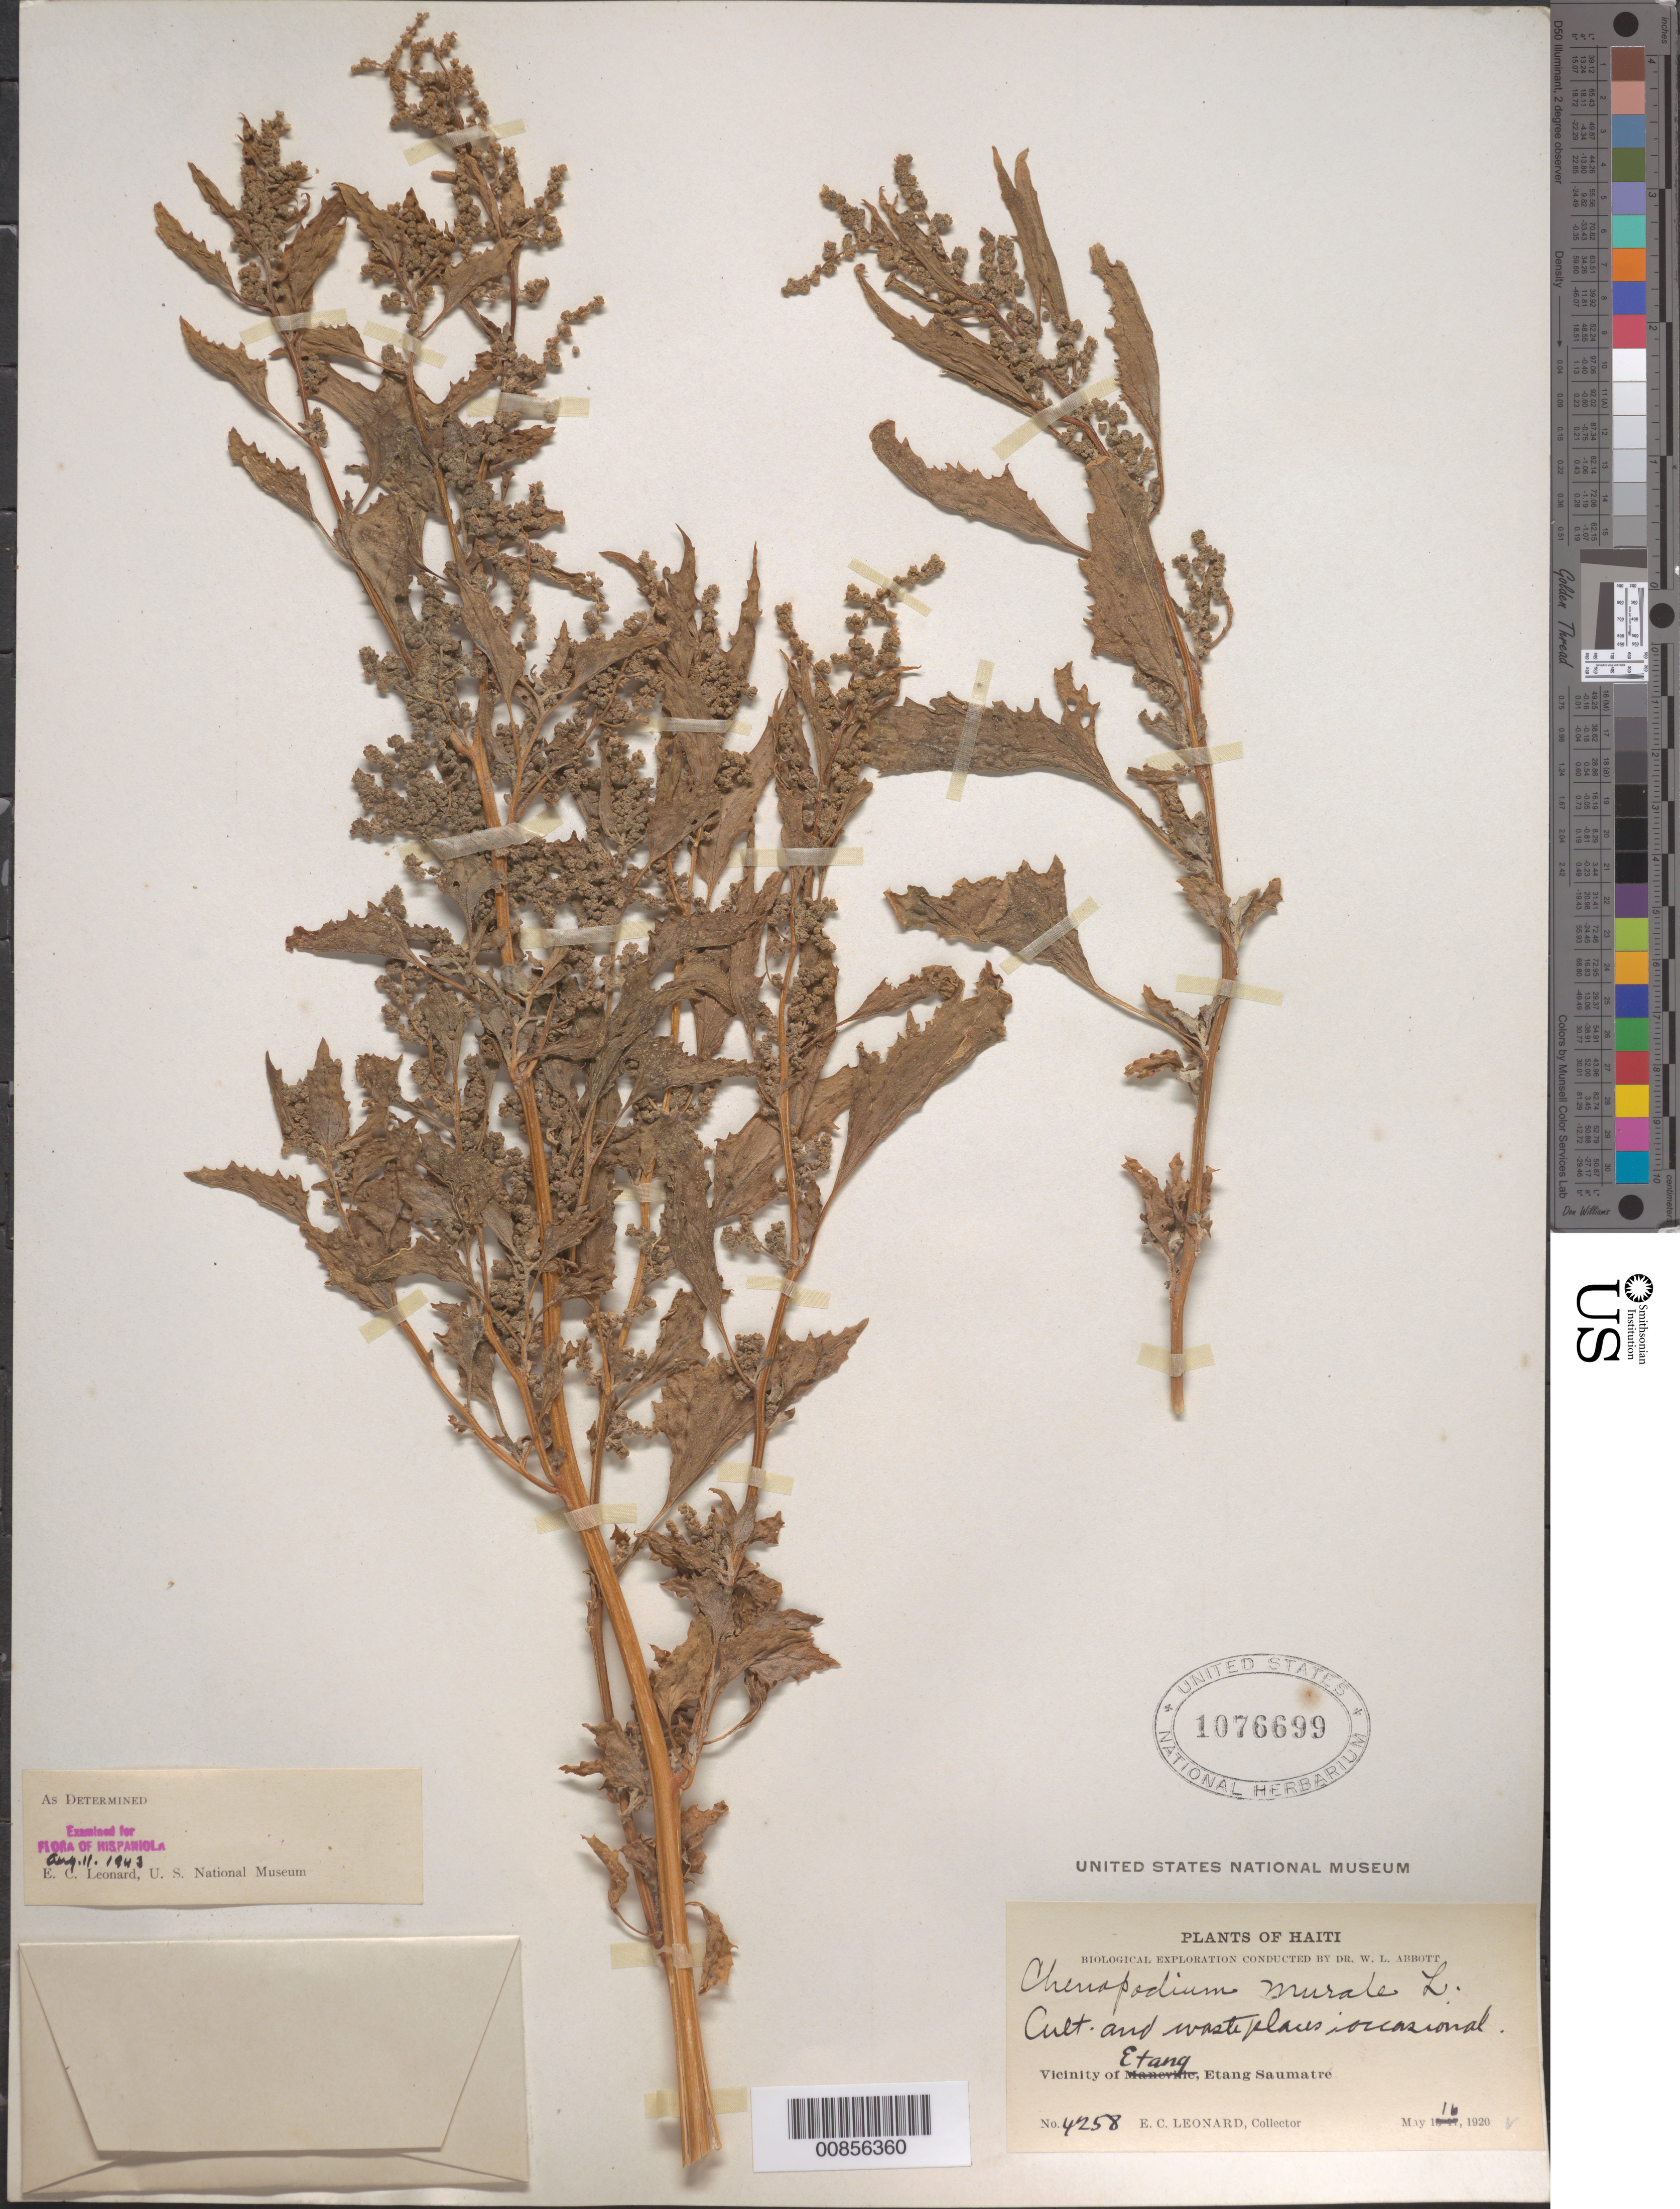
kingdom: Plantae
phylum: Tracheophyta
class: Magnoliopsida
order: Caryophyllales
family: Amaranthaceae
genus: Chenopodium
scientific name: Chenopodium murale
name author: L.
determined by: Leonard, Emery C., (US)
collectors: E. C. Leonard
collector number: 4258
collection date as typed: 16 May 1920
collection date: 1920-05-16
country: Haiti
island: Hispaniola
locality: Vicinity of Etang, Etang Saumatre.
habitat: Cultivated and waste places.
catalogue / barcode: US 1076699